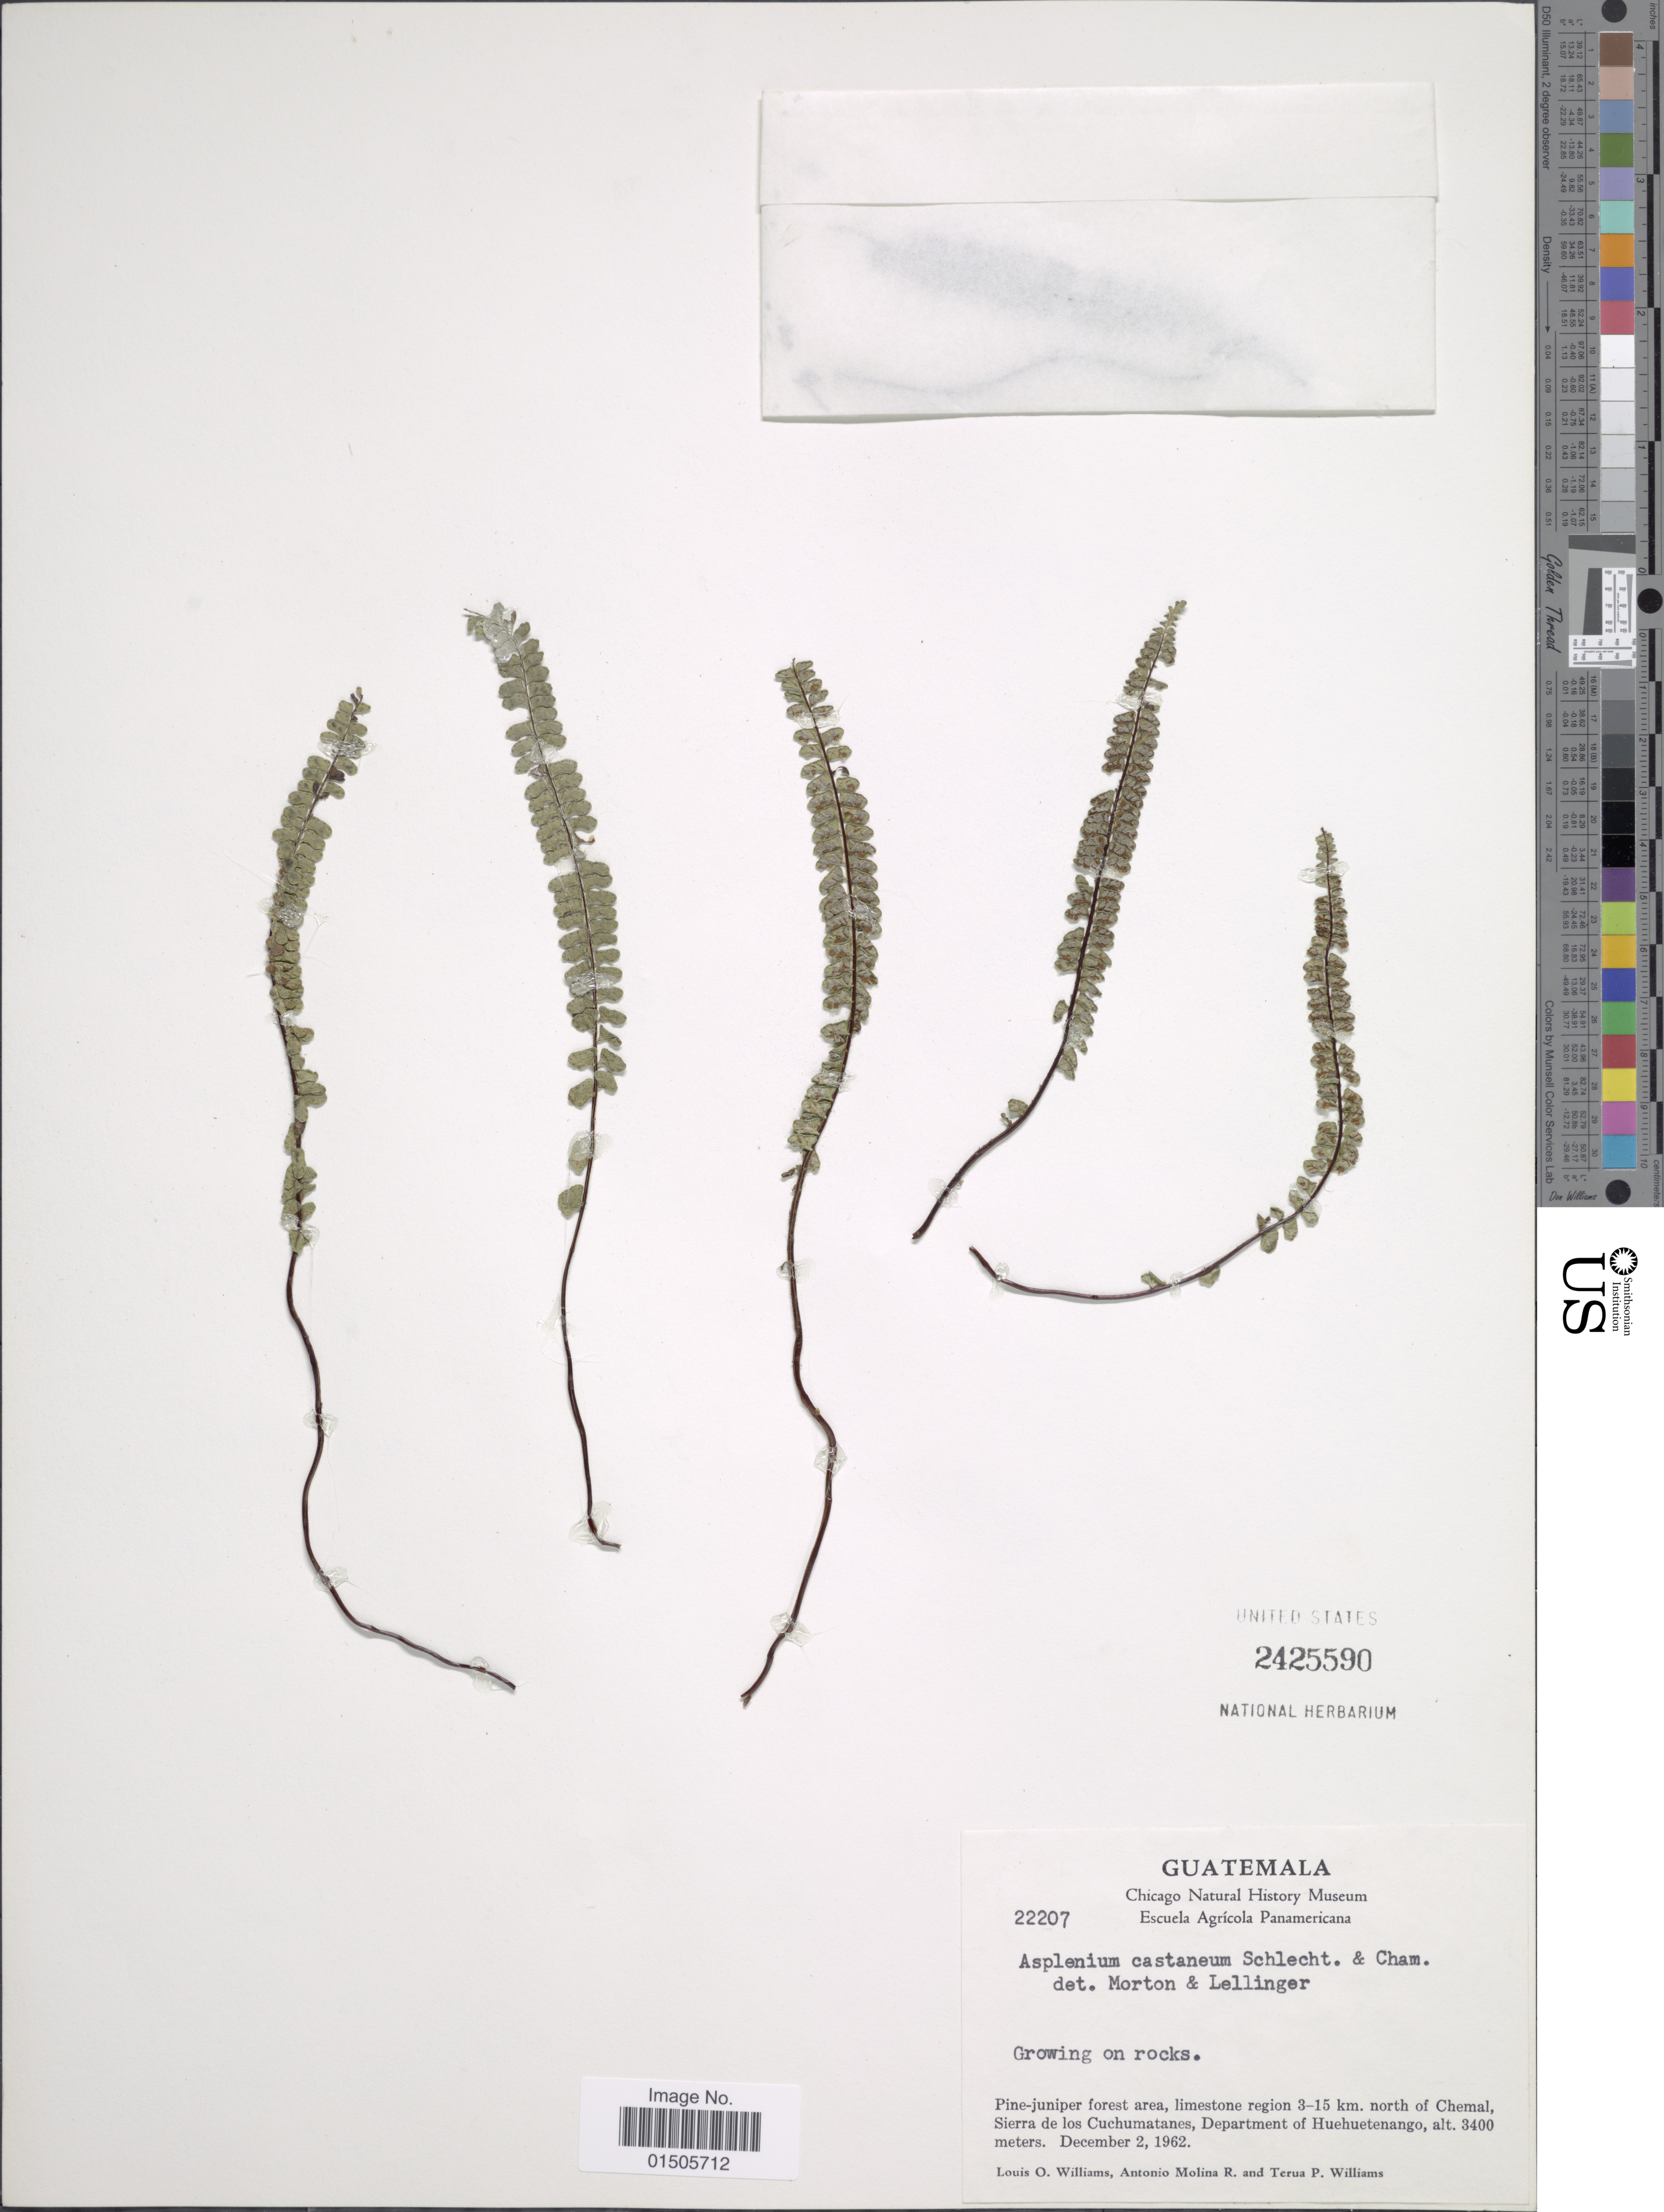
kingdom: Plantae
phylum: Tracheophyta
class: Polypodiopsida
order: Polypodiales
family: Aspleniaceae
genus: Asplenium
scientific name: Asplenium castaneum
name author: Schltdl. & Cham.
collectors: L. O. Williams, A. Molina R. & T. P. Williams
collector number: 22207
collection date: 1962-12-02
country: Guatemala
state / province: Huehuetenango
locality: Pine juniper forest area, limestone region 3-15 km. north of Chemal, Sierra de los Cuchumatanes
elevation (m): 3400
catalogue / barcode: US 2425590